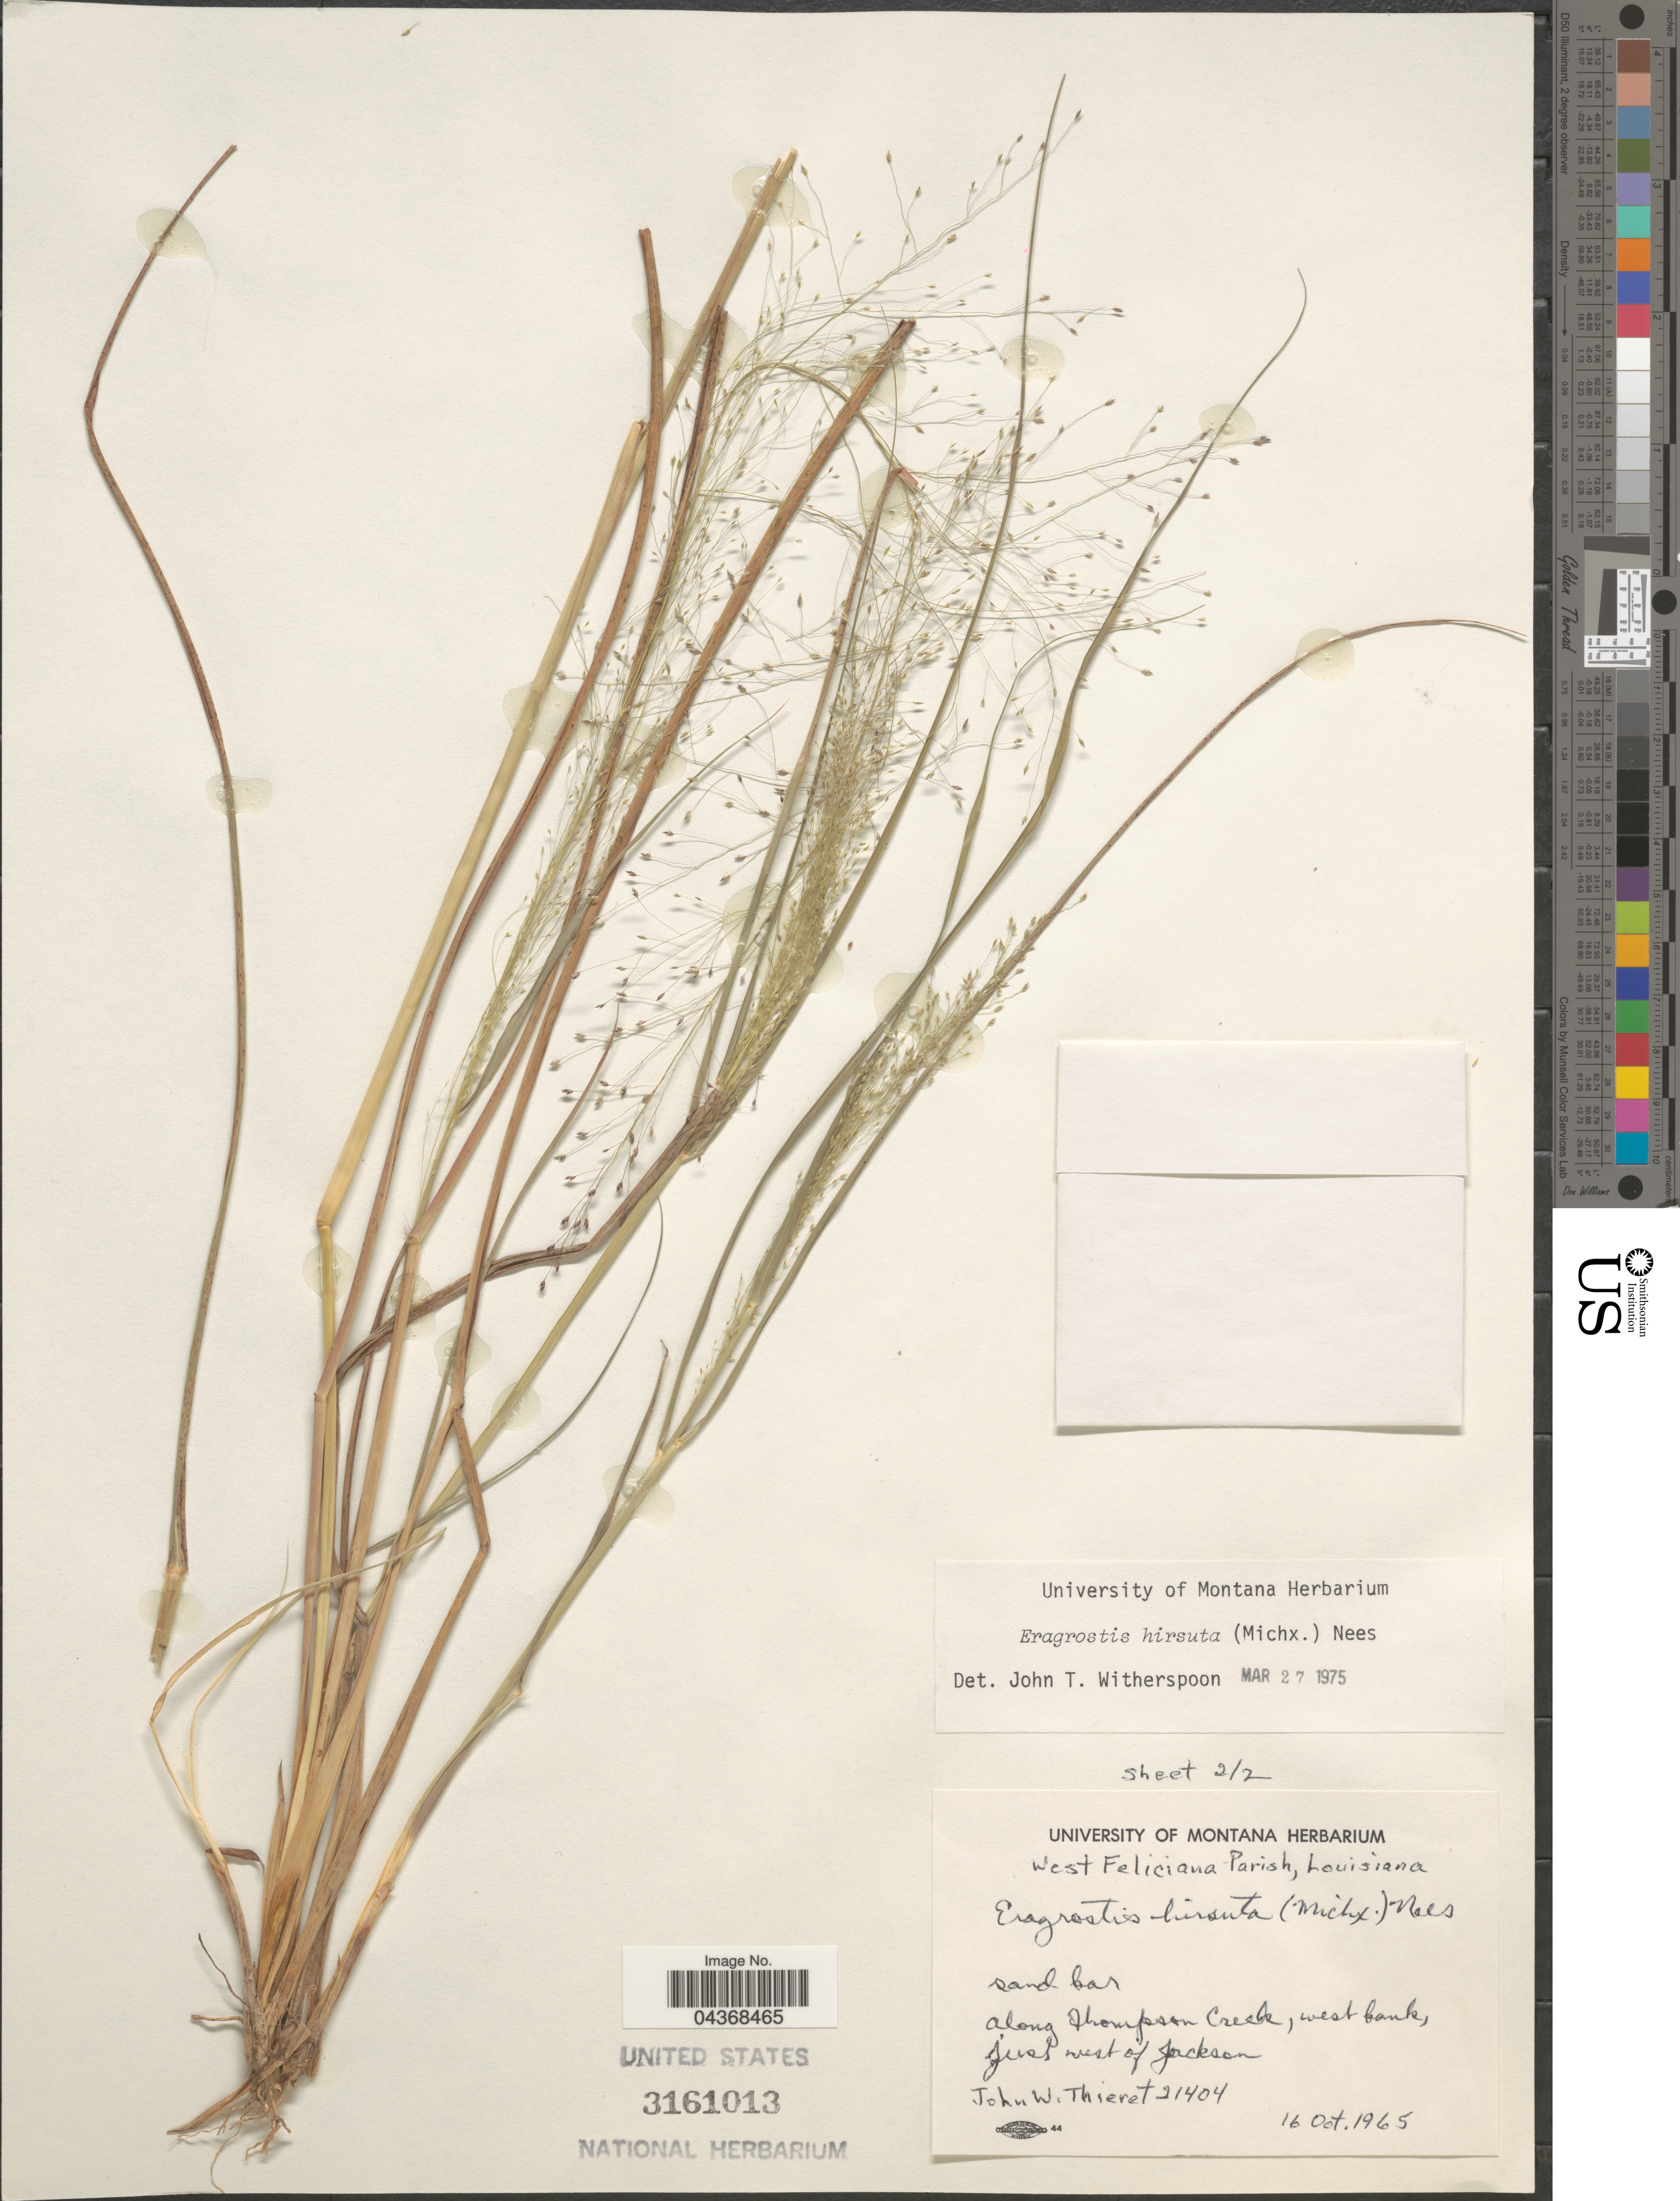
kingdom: Plantae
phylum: Tracheophyta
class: Liliopsida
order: Poales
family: Poaceae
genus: Eragrostis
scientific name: Eragrostis hirsuta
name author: (Michx.) Nees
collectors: J. W. Thieret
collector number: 21404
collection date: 1965-10-16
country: United States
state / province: Louisiana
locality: West Feliciana Parish. Along Thompson Creek, west bank, just west of Jackson.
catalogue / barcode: US 3161013